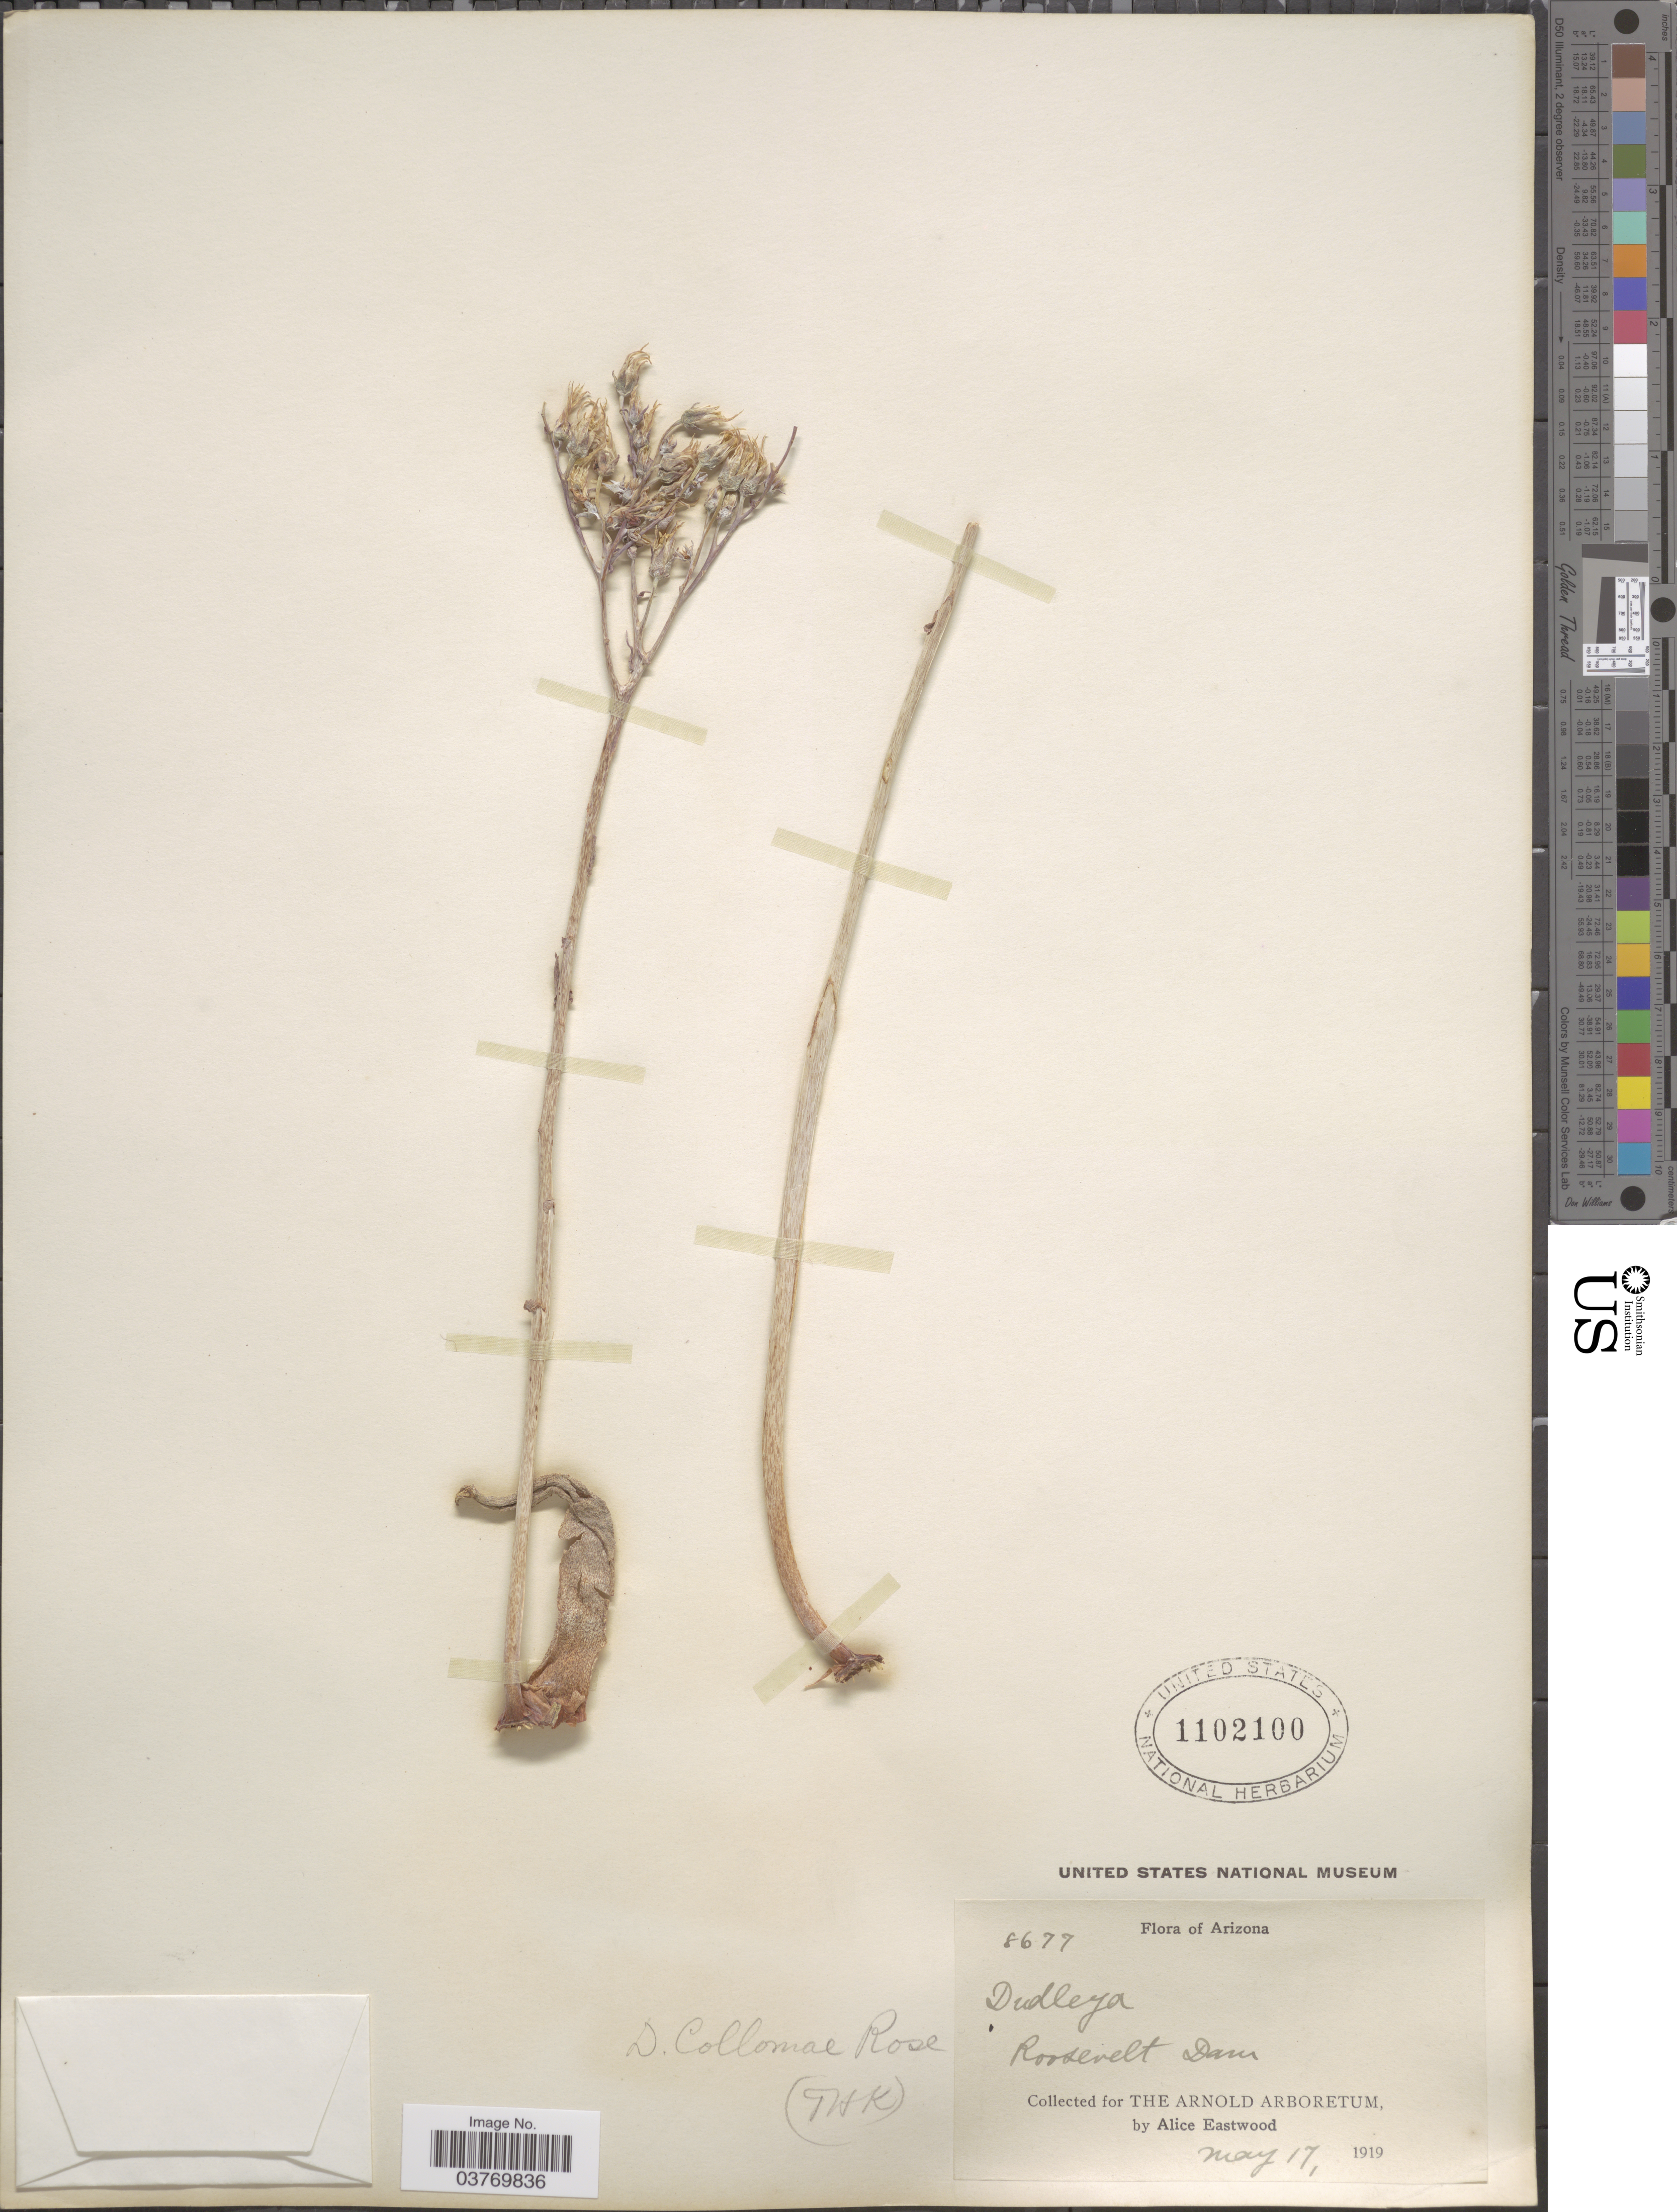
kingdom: Plantae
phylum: Tracheophyta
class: Magnoliopsida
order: Saxifragales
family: Crassulaceae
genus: Dudleya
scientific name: Dudleya collomiae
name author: Rose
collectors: A. Eastwood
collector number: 8677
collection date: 1919-05-17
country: United States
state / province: Arizona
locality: Roosevelt Dam.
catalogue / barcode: US 1102100